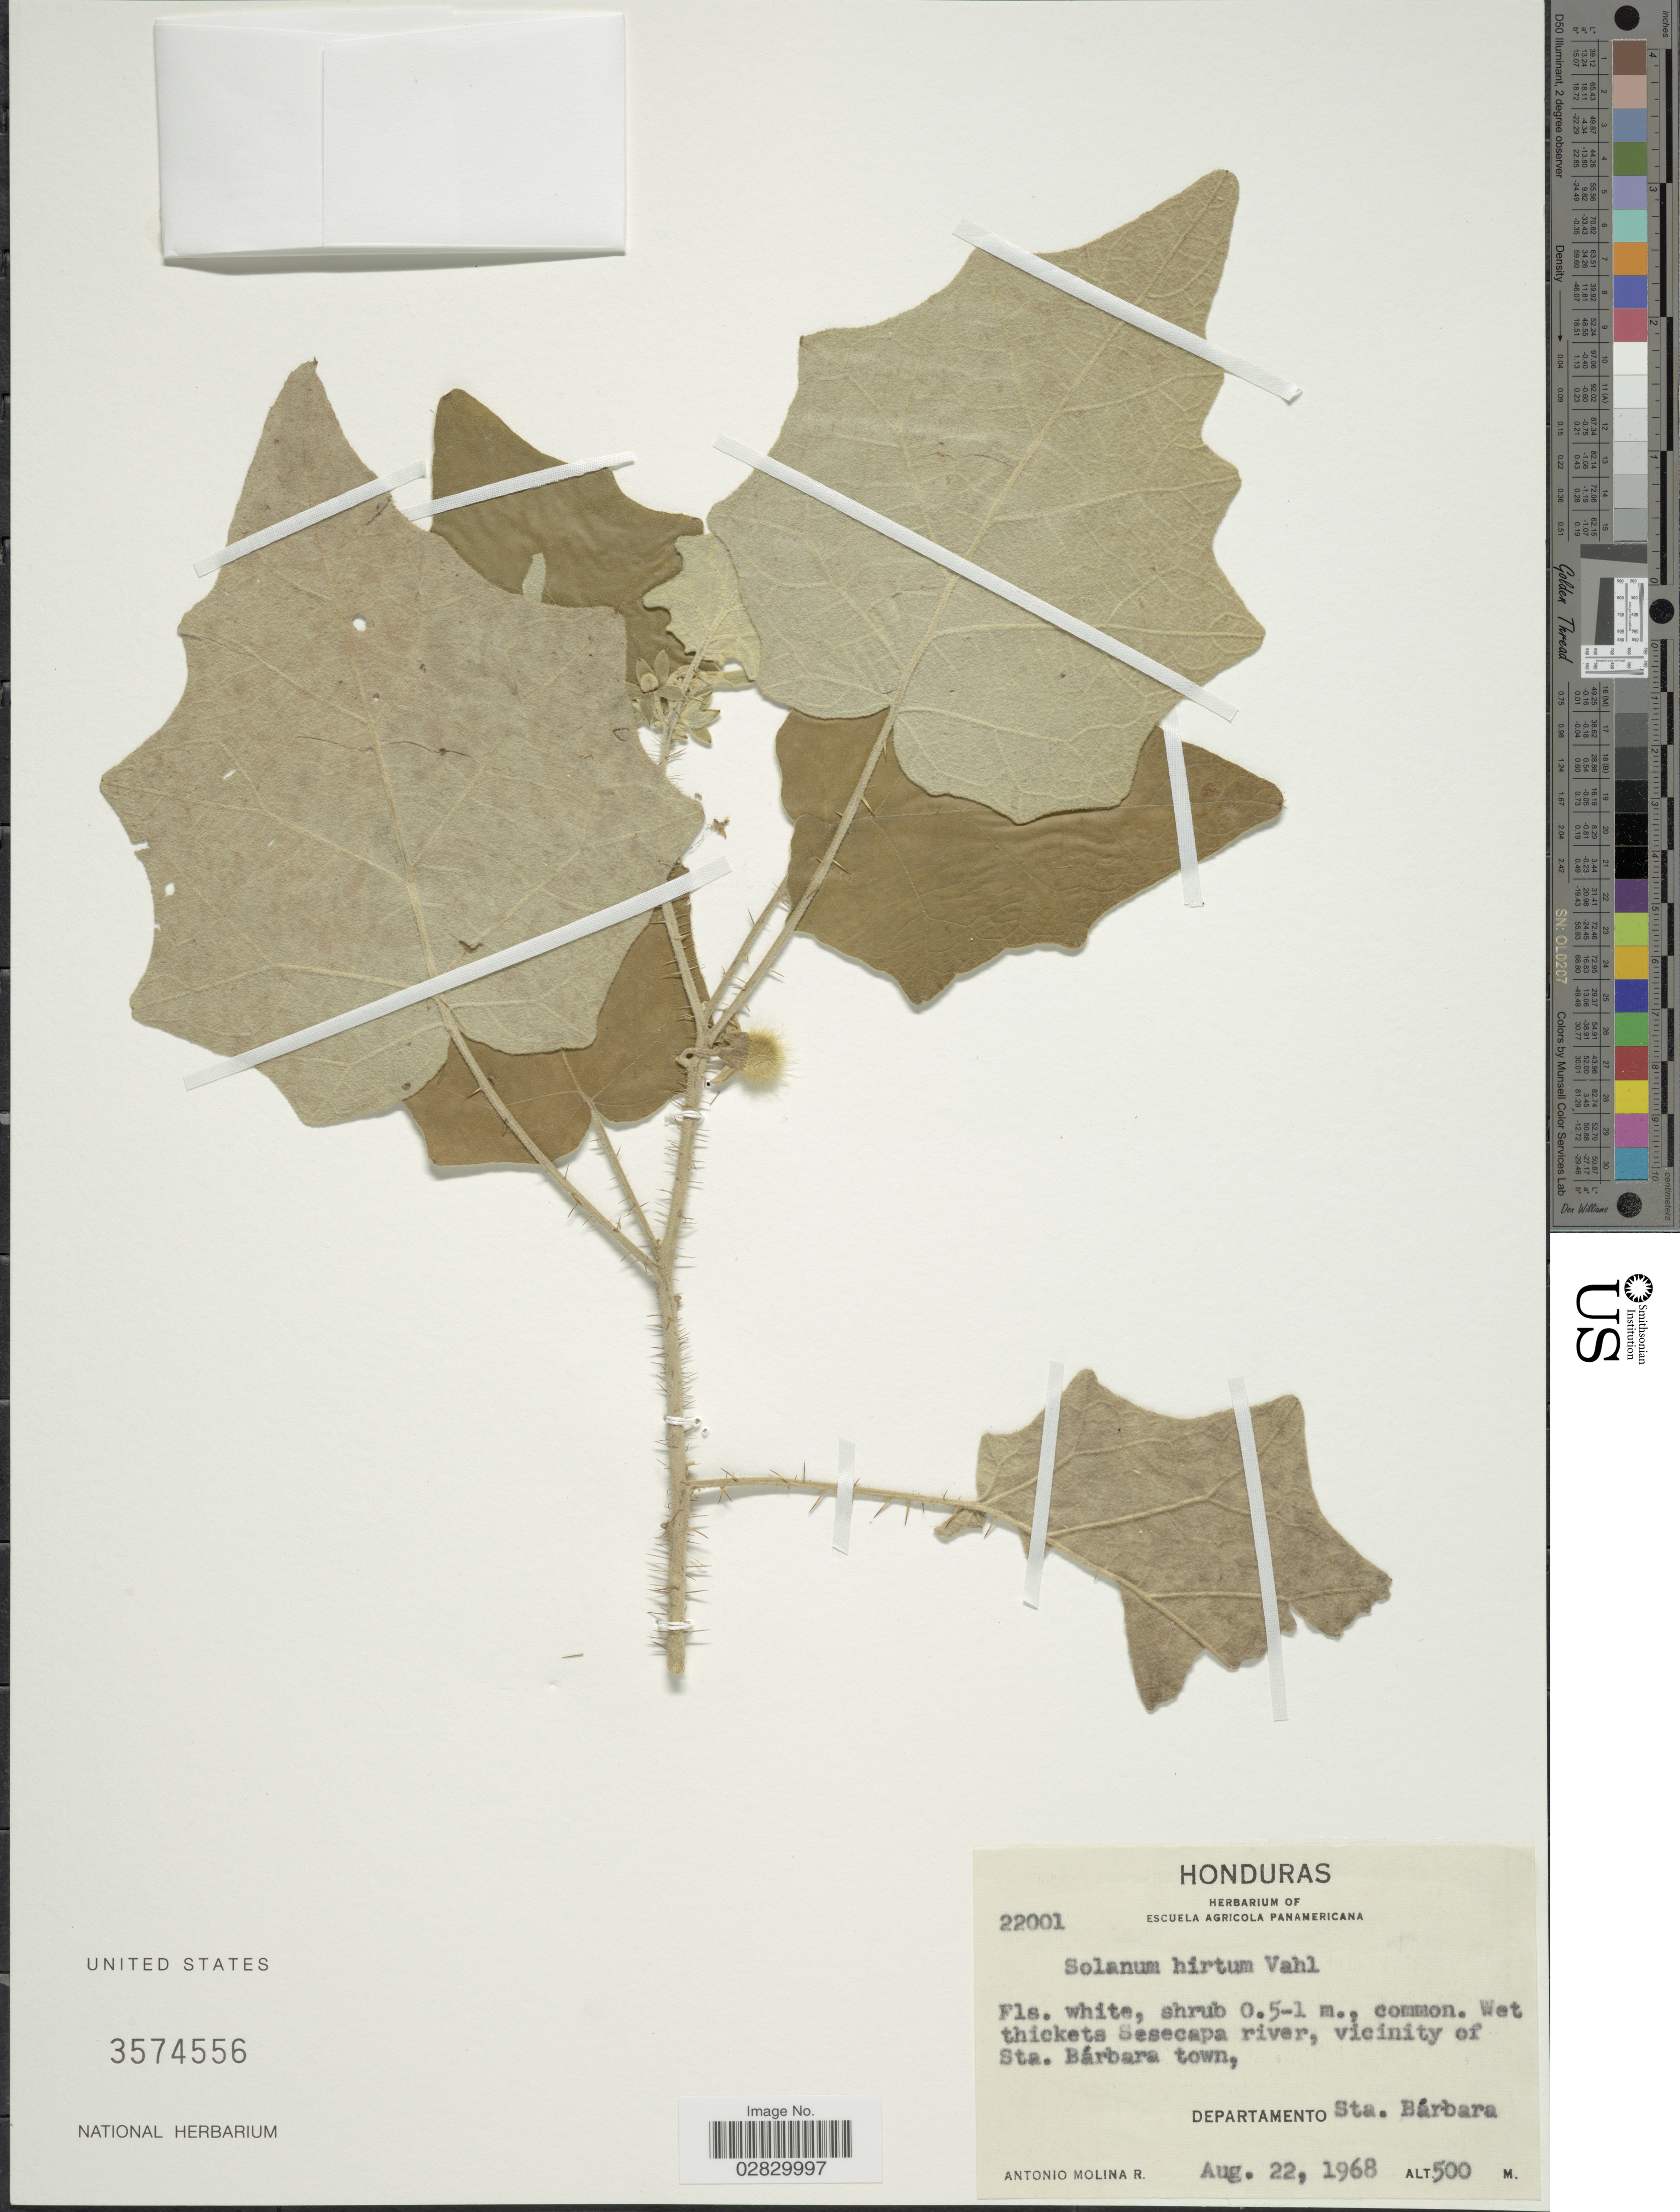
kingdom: Plantae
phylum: Tracheophyta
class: Magnoliopsida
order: Solanales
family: Solanaceae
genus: Solanum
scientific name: Solanum hirtum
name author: Vahl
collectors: A. Molina R.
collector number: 22001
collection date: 1968-08-22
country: Honduras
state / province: Santa Bárbara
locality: Wet thickets Sesecapa river, vicinity of Sta. Bárbara town, Departamento Sta. Bárbara.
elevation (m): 500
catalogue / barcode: US 3574556